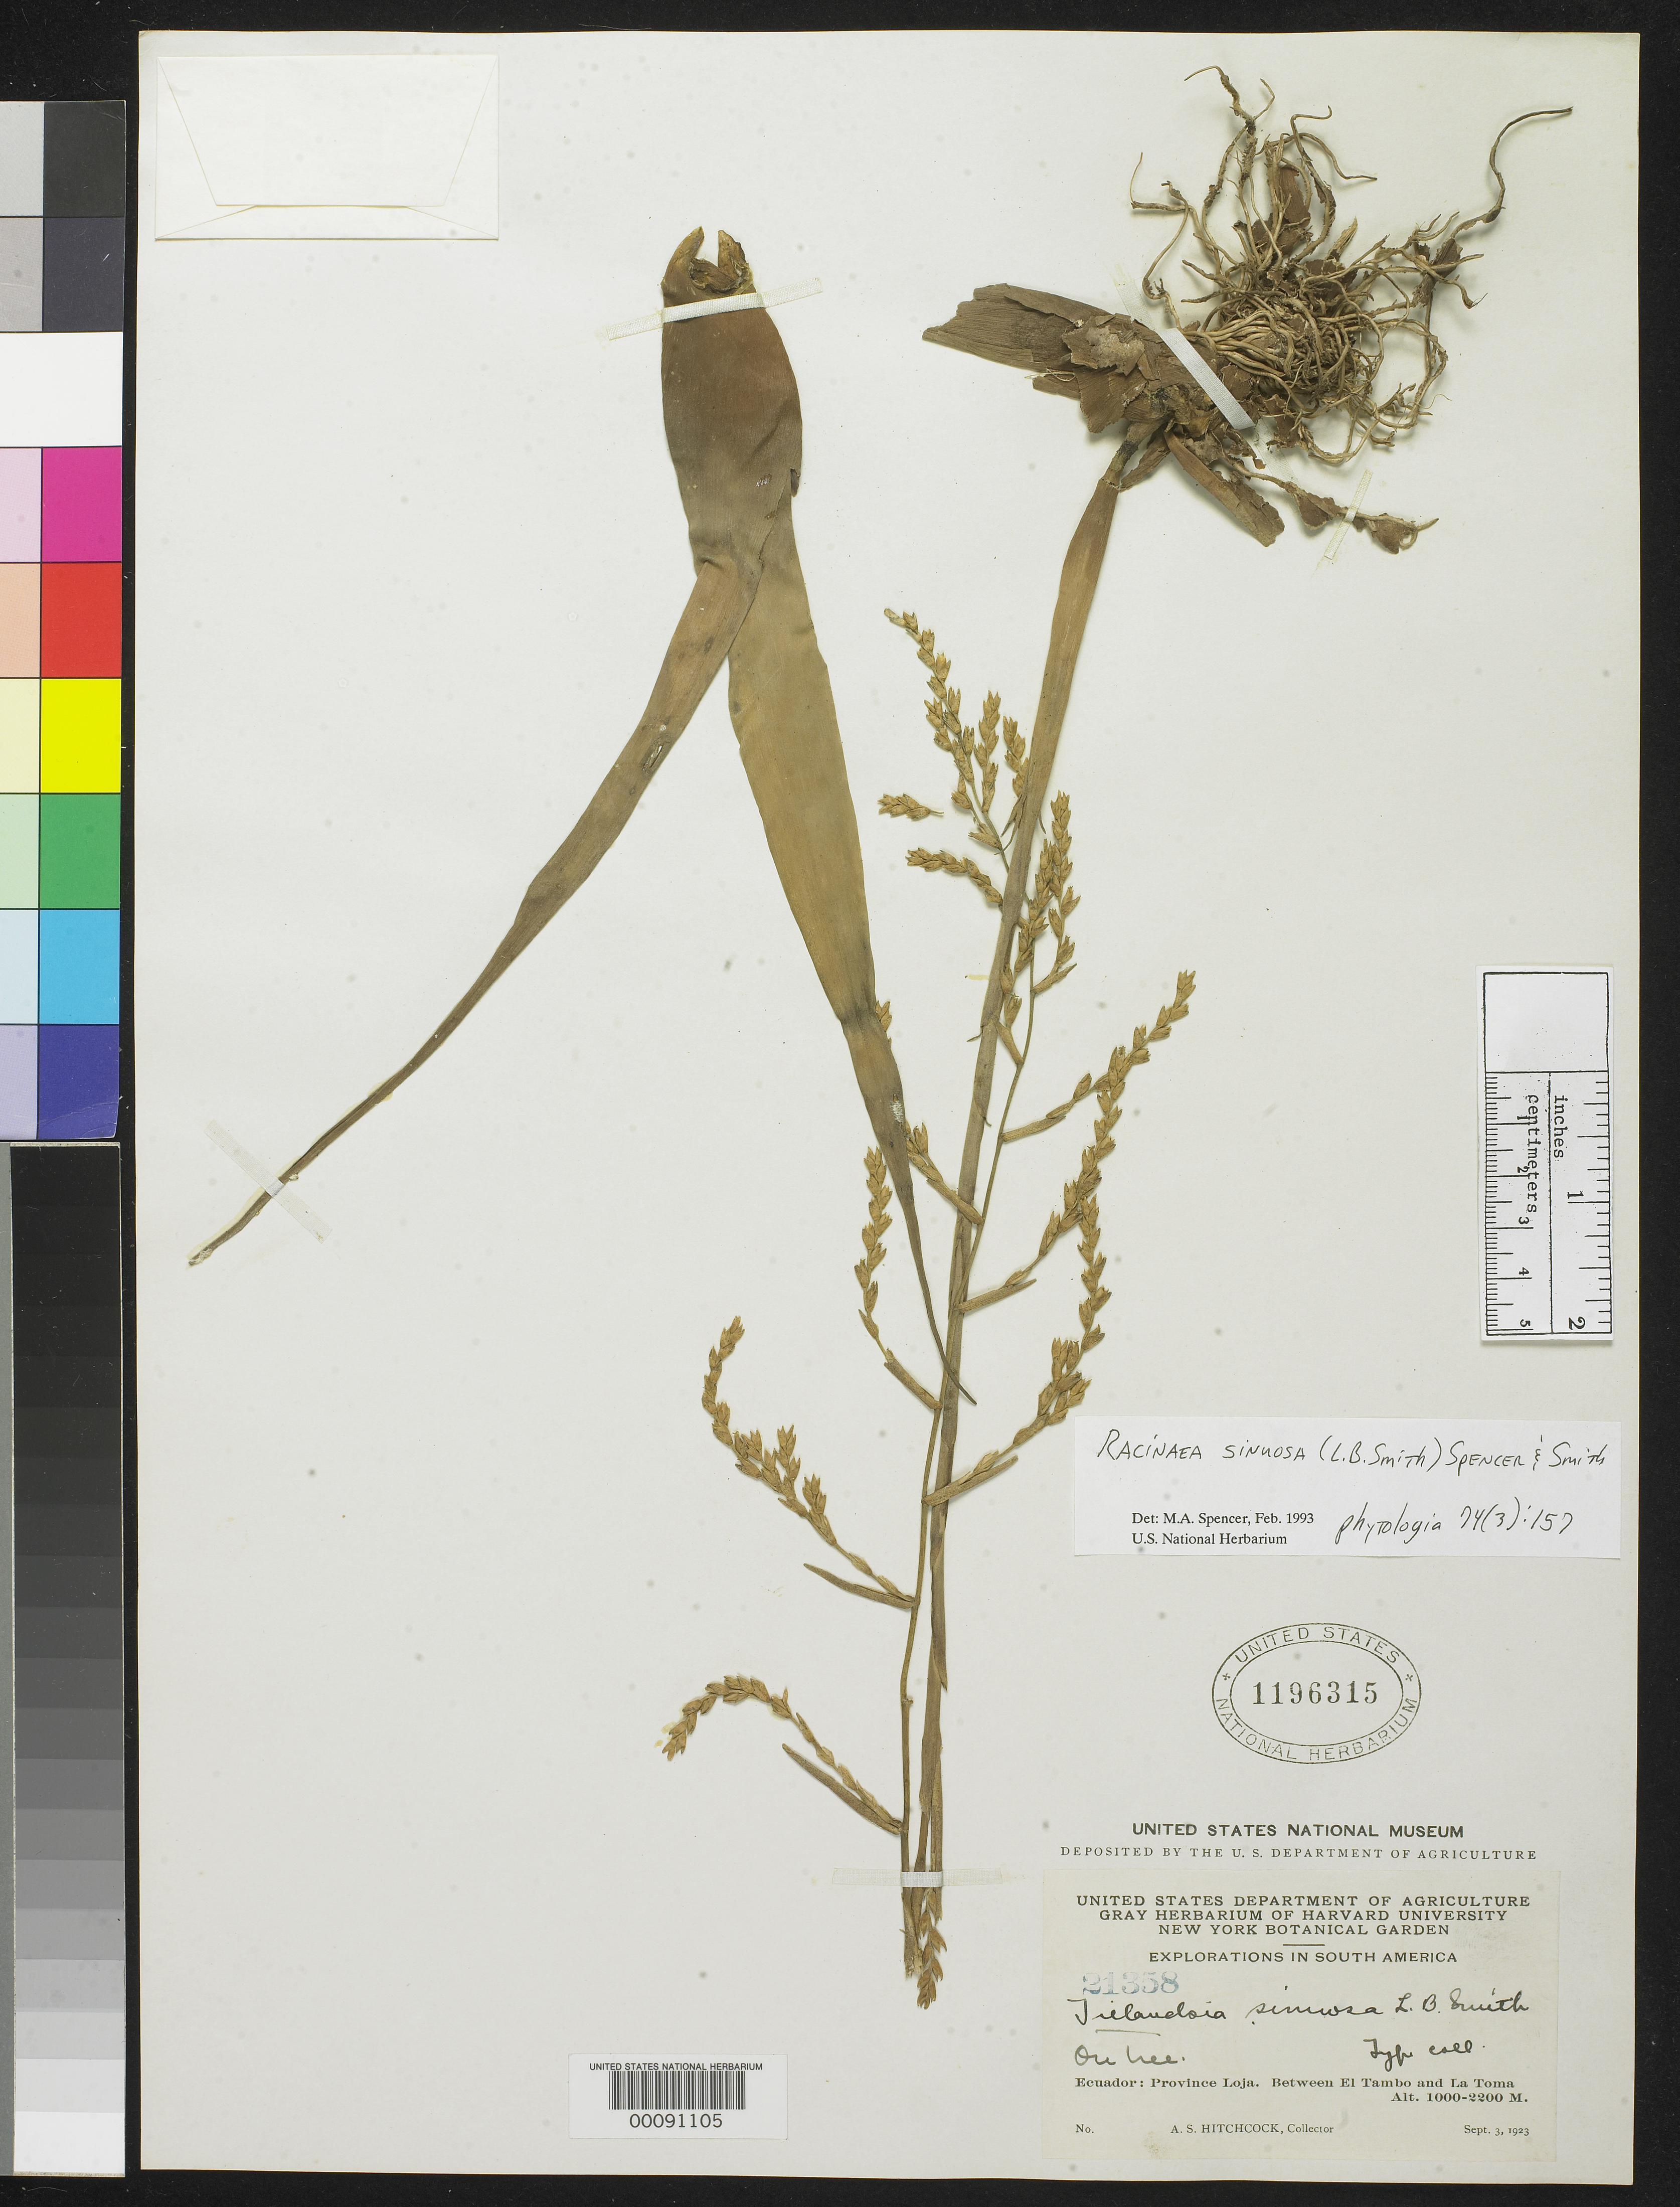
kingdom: Plantae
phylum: Tracheophyta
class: Liliopsida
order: Poales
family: Bromeliaceae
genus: Tillandsia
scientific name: Tillandsia sinuosa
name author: L.B. Sm.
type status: Isotype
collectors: A. S. Hitchcock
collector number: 21358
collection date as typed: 03 Sep 1923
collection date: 1923-09-03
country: Ecuador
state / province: Loja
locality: Between El Tambo and La Toma.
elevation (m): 1000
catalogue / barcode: US 1196315